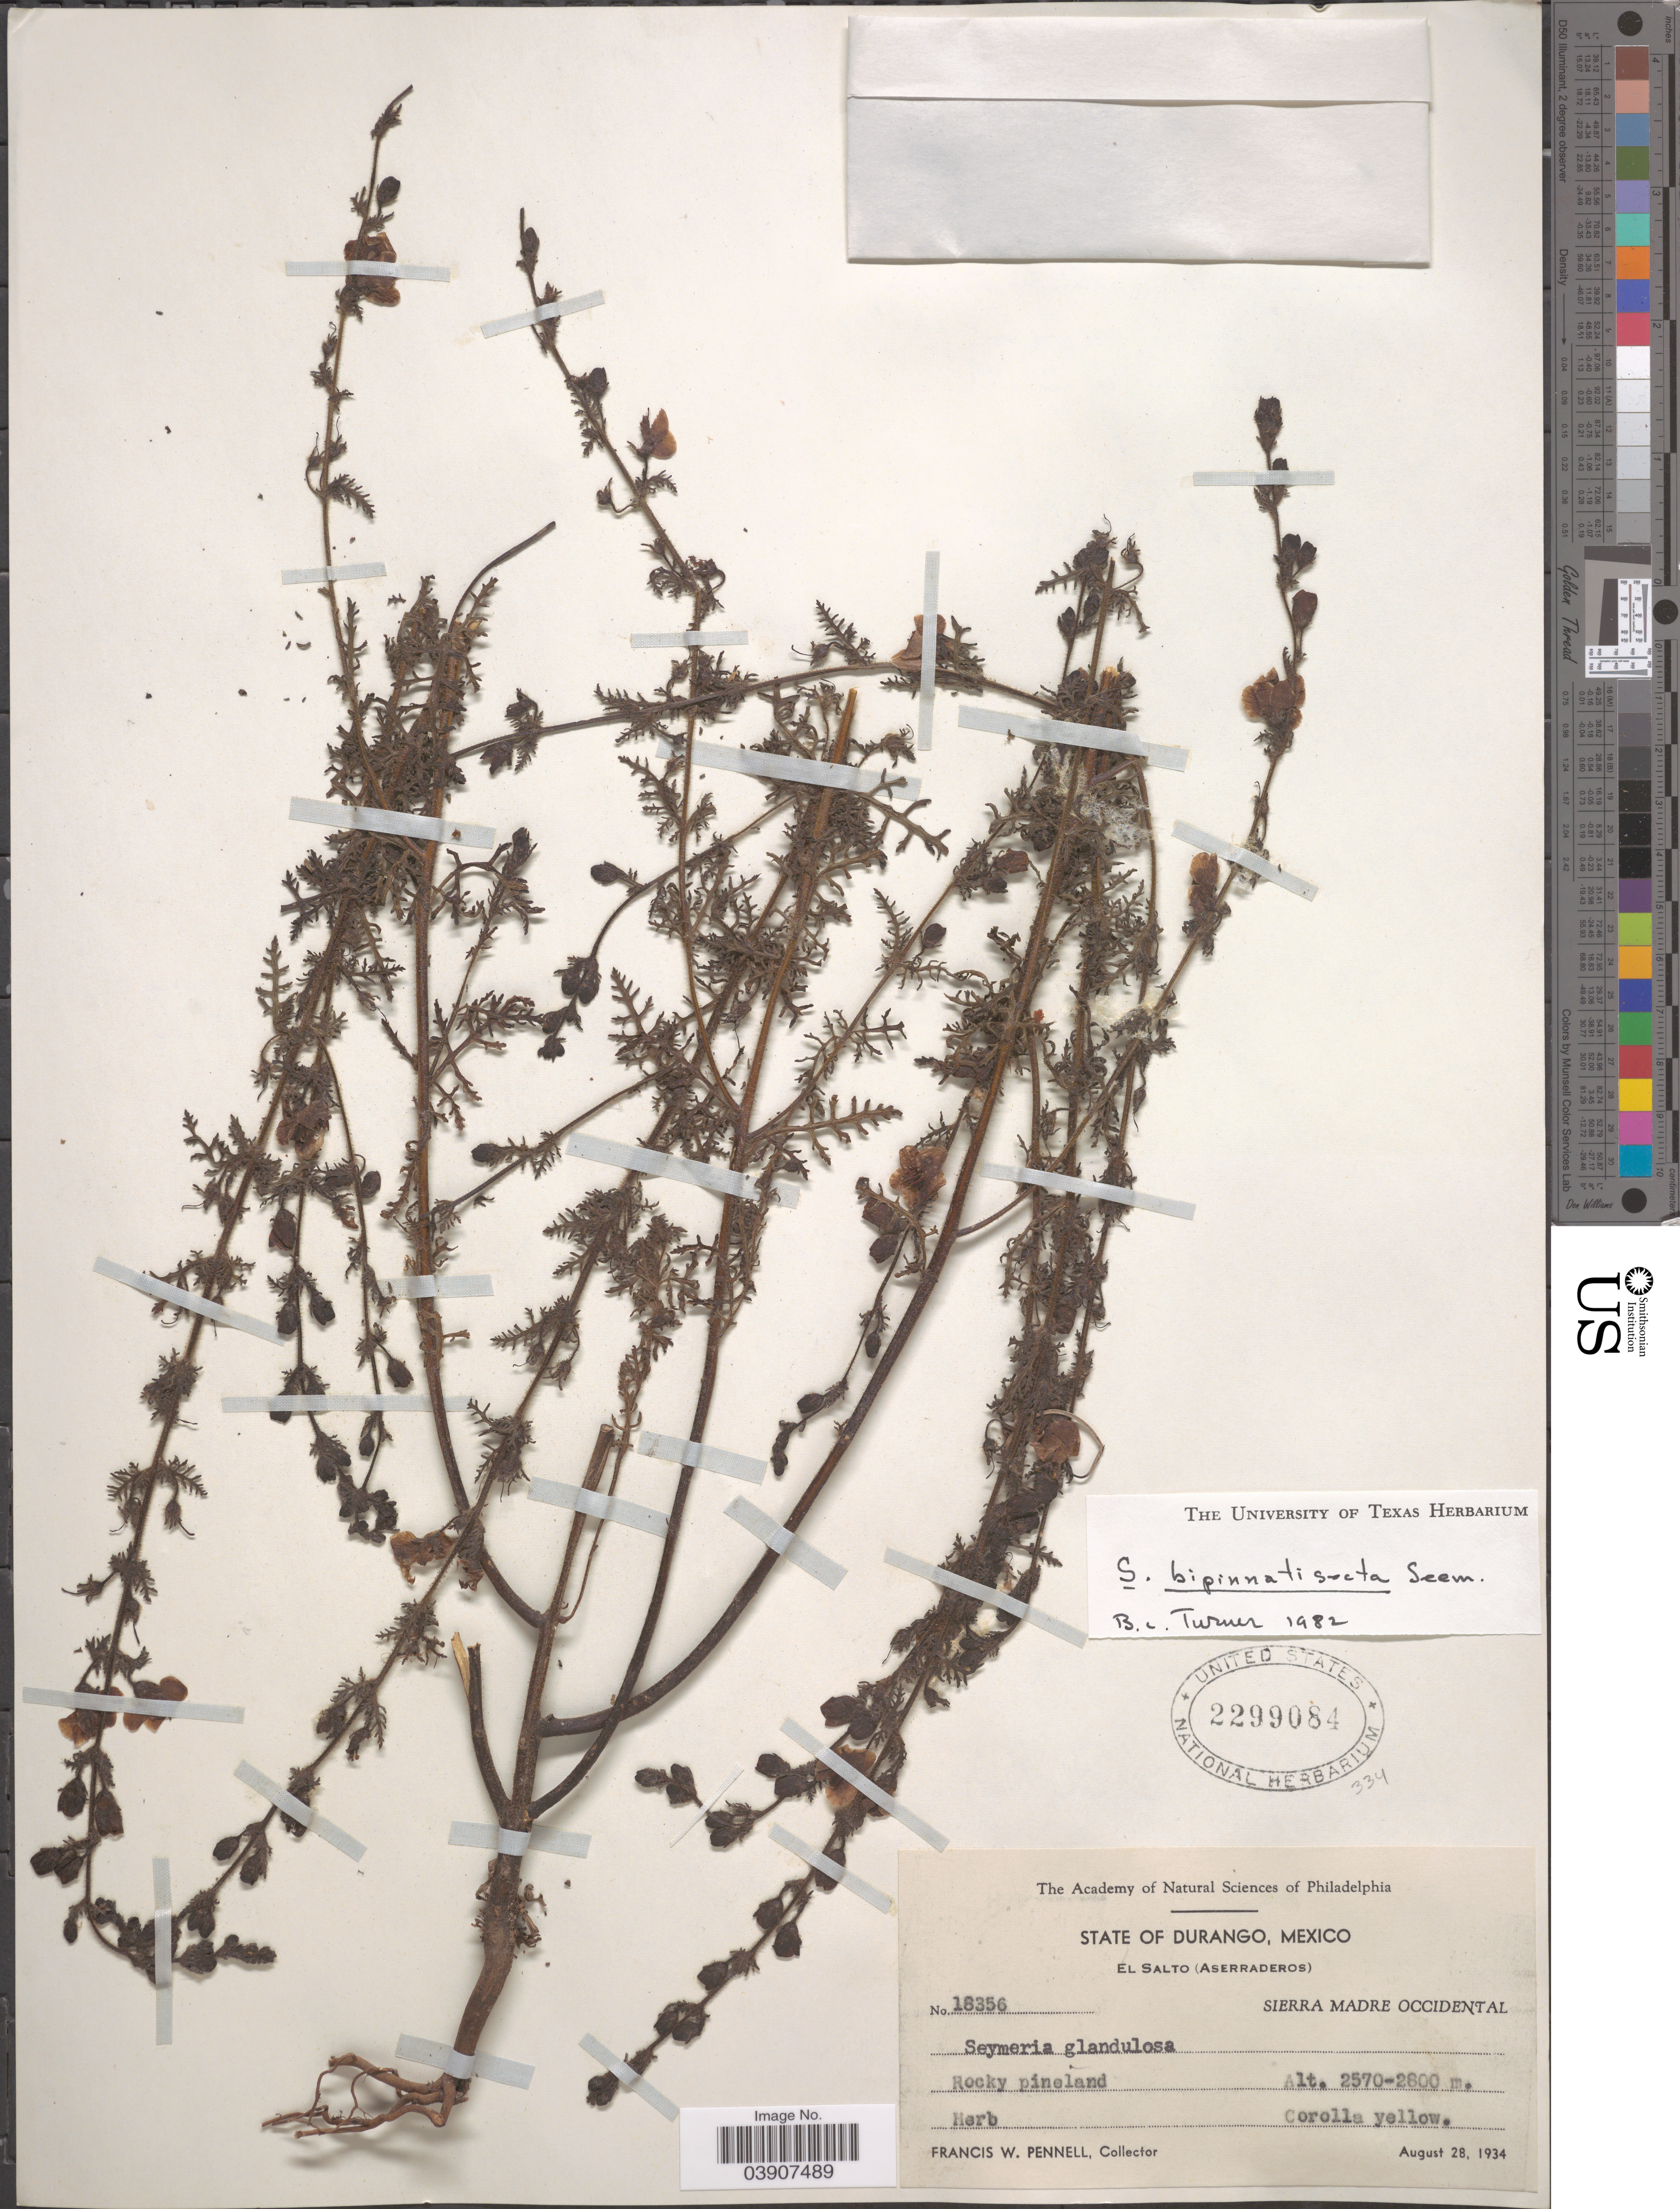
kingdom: Plantae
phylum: Tracheophyta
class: Magnoliopsida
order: Lamiales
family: Orobanchaceae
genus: Seymeria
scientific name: Seymeria bipinnatisecta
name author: Seem.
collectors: F. W. Pennell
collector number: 18356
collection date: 1934-08-28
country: Mexico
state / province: Durango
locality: El Salto (Aserraderos), Sierra Madre Occidental.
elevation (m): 2570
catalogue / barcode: US 2299084